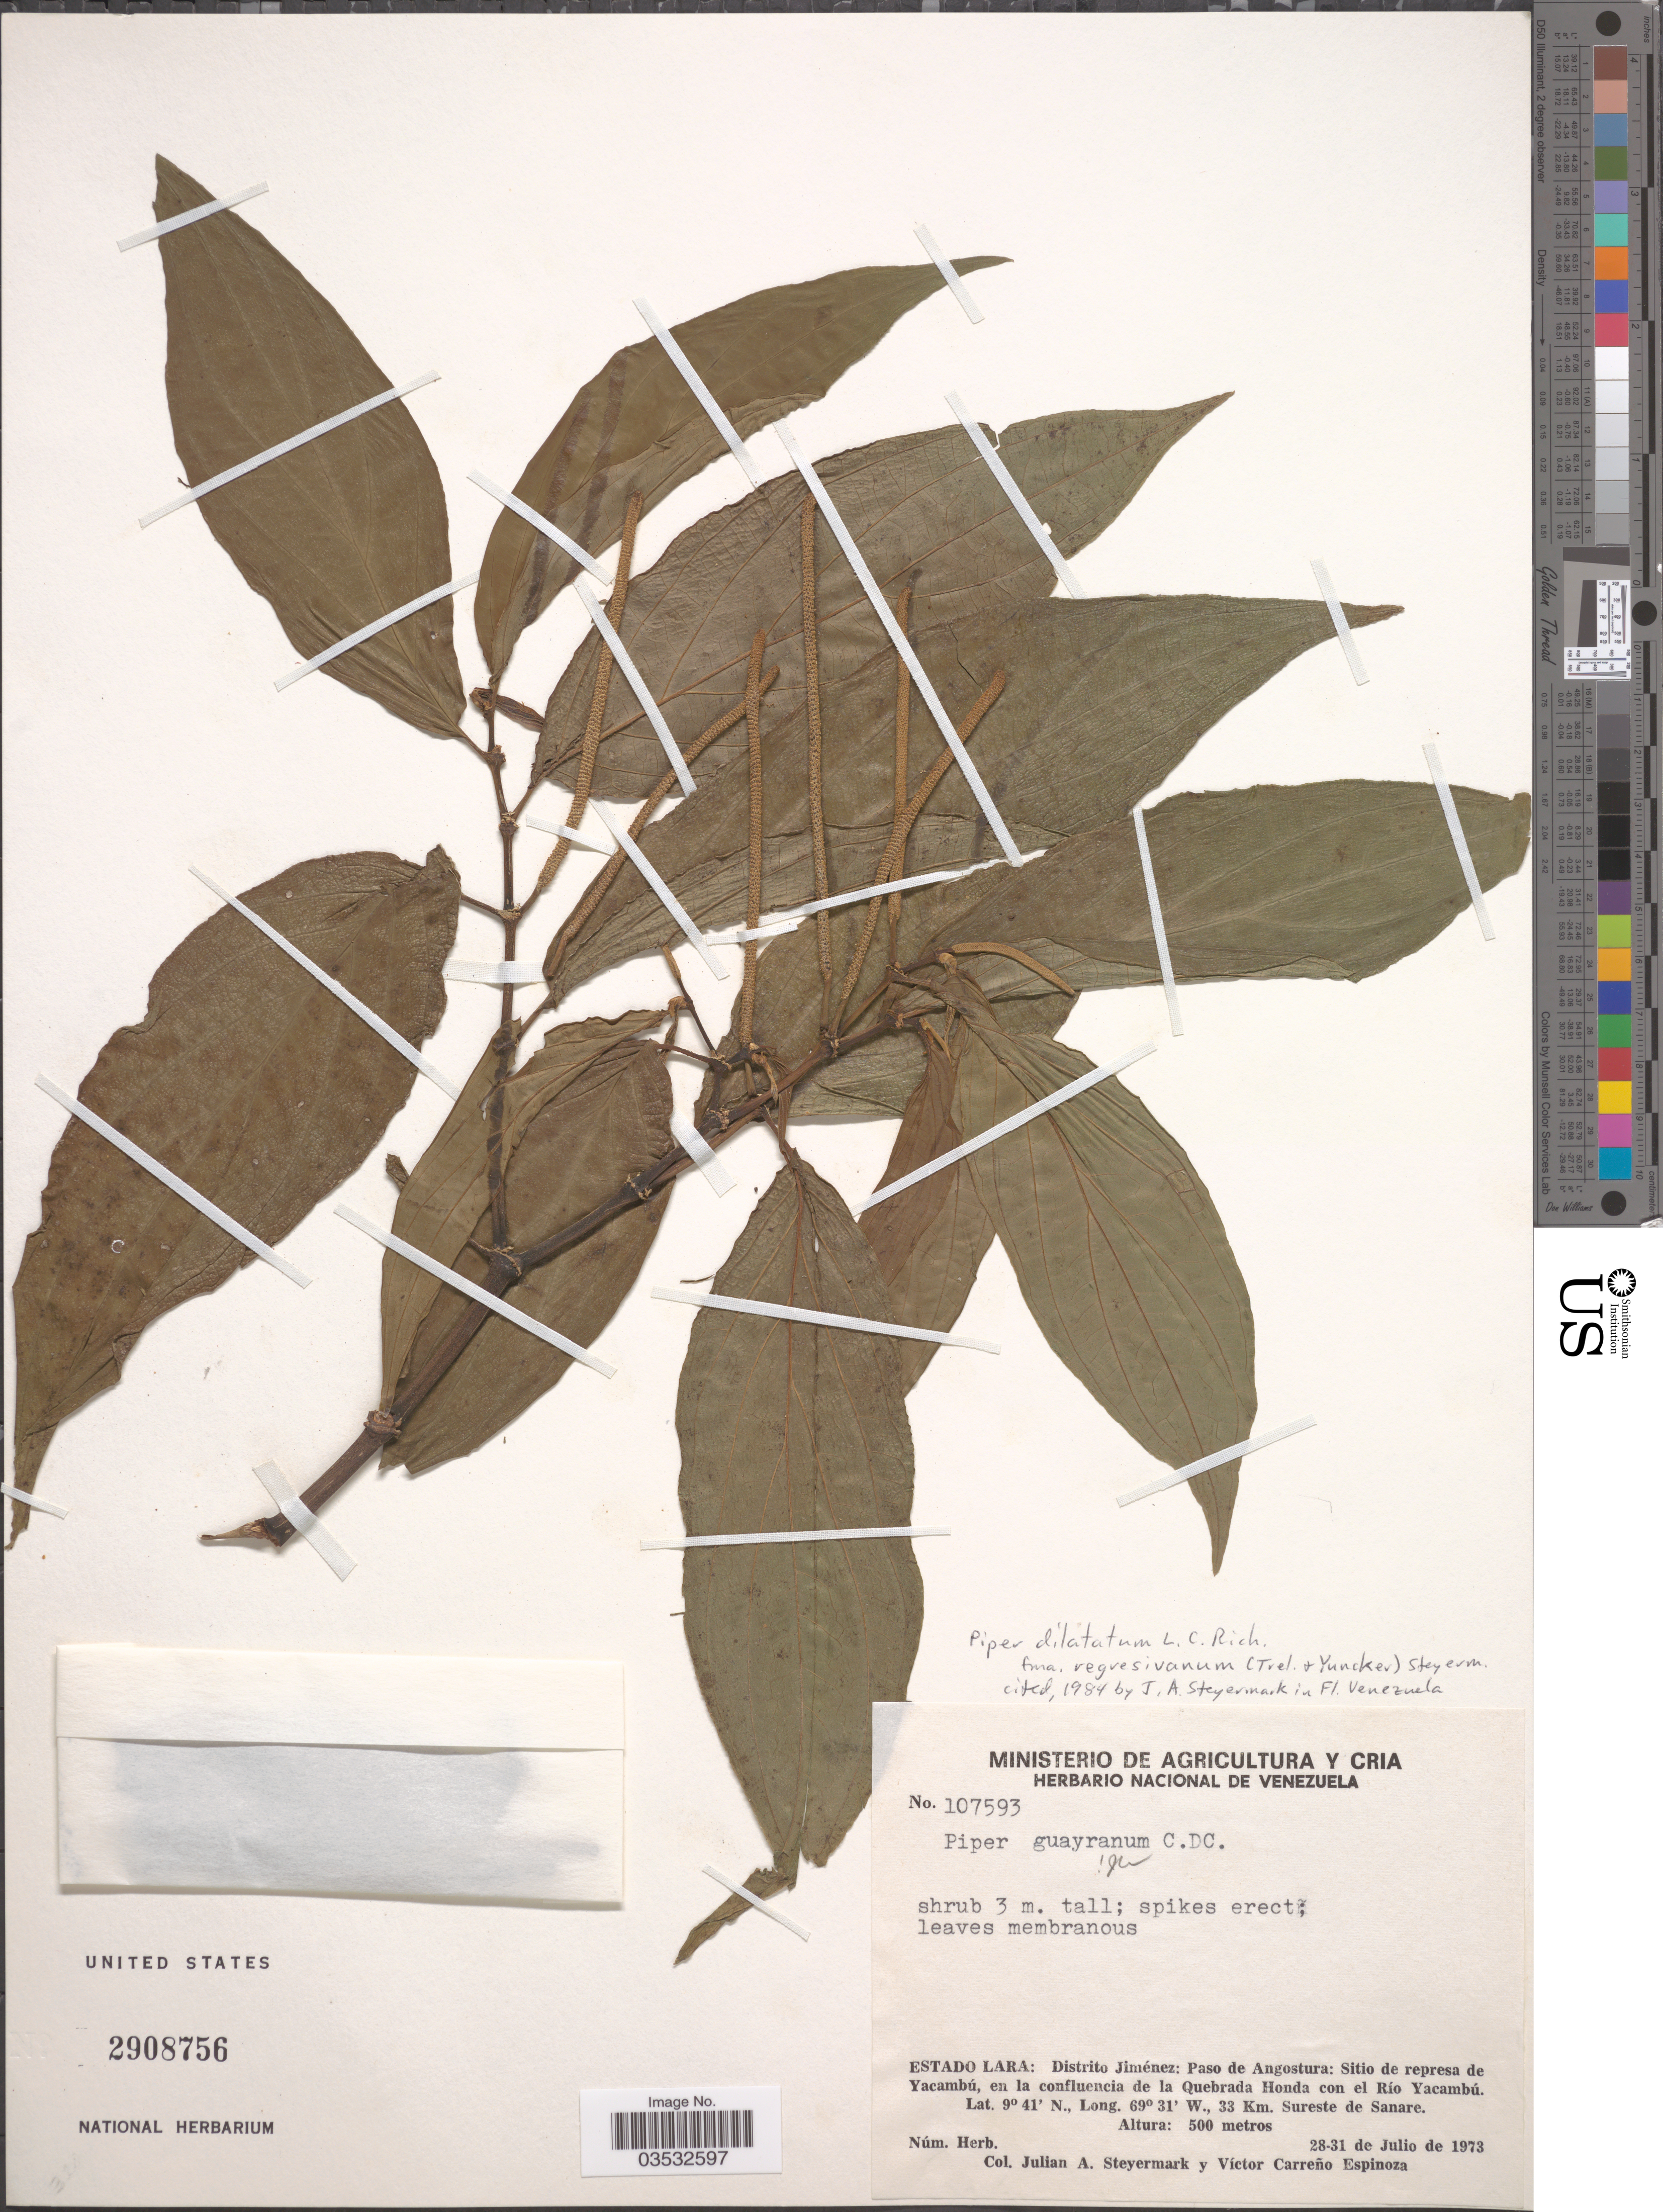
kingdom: Plantae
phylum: Tracheophyta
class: Magnoliopsida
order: Piperales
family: Piperaceae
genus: Piper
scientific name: Piper glabrescens var. glabrescens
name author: (Miq.) C. DC.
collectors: J. Steyermark & V. Carreño E.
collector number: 107593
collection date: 1973-07-28/1973-07-31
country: Venezuela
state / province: Lara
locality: Distrito Jiménez: Paso de Angostura: Sitio de represa de Yacambú, en la confluencia de la Quebrada Honda con el Río Yacambú. 33 Km. Sureste de Sanare.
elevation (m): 500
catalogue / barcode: US 2908756